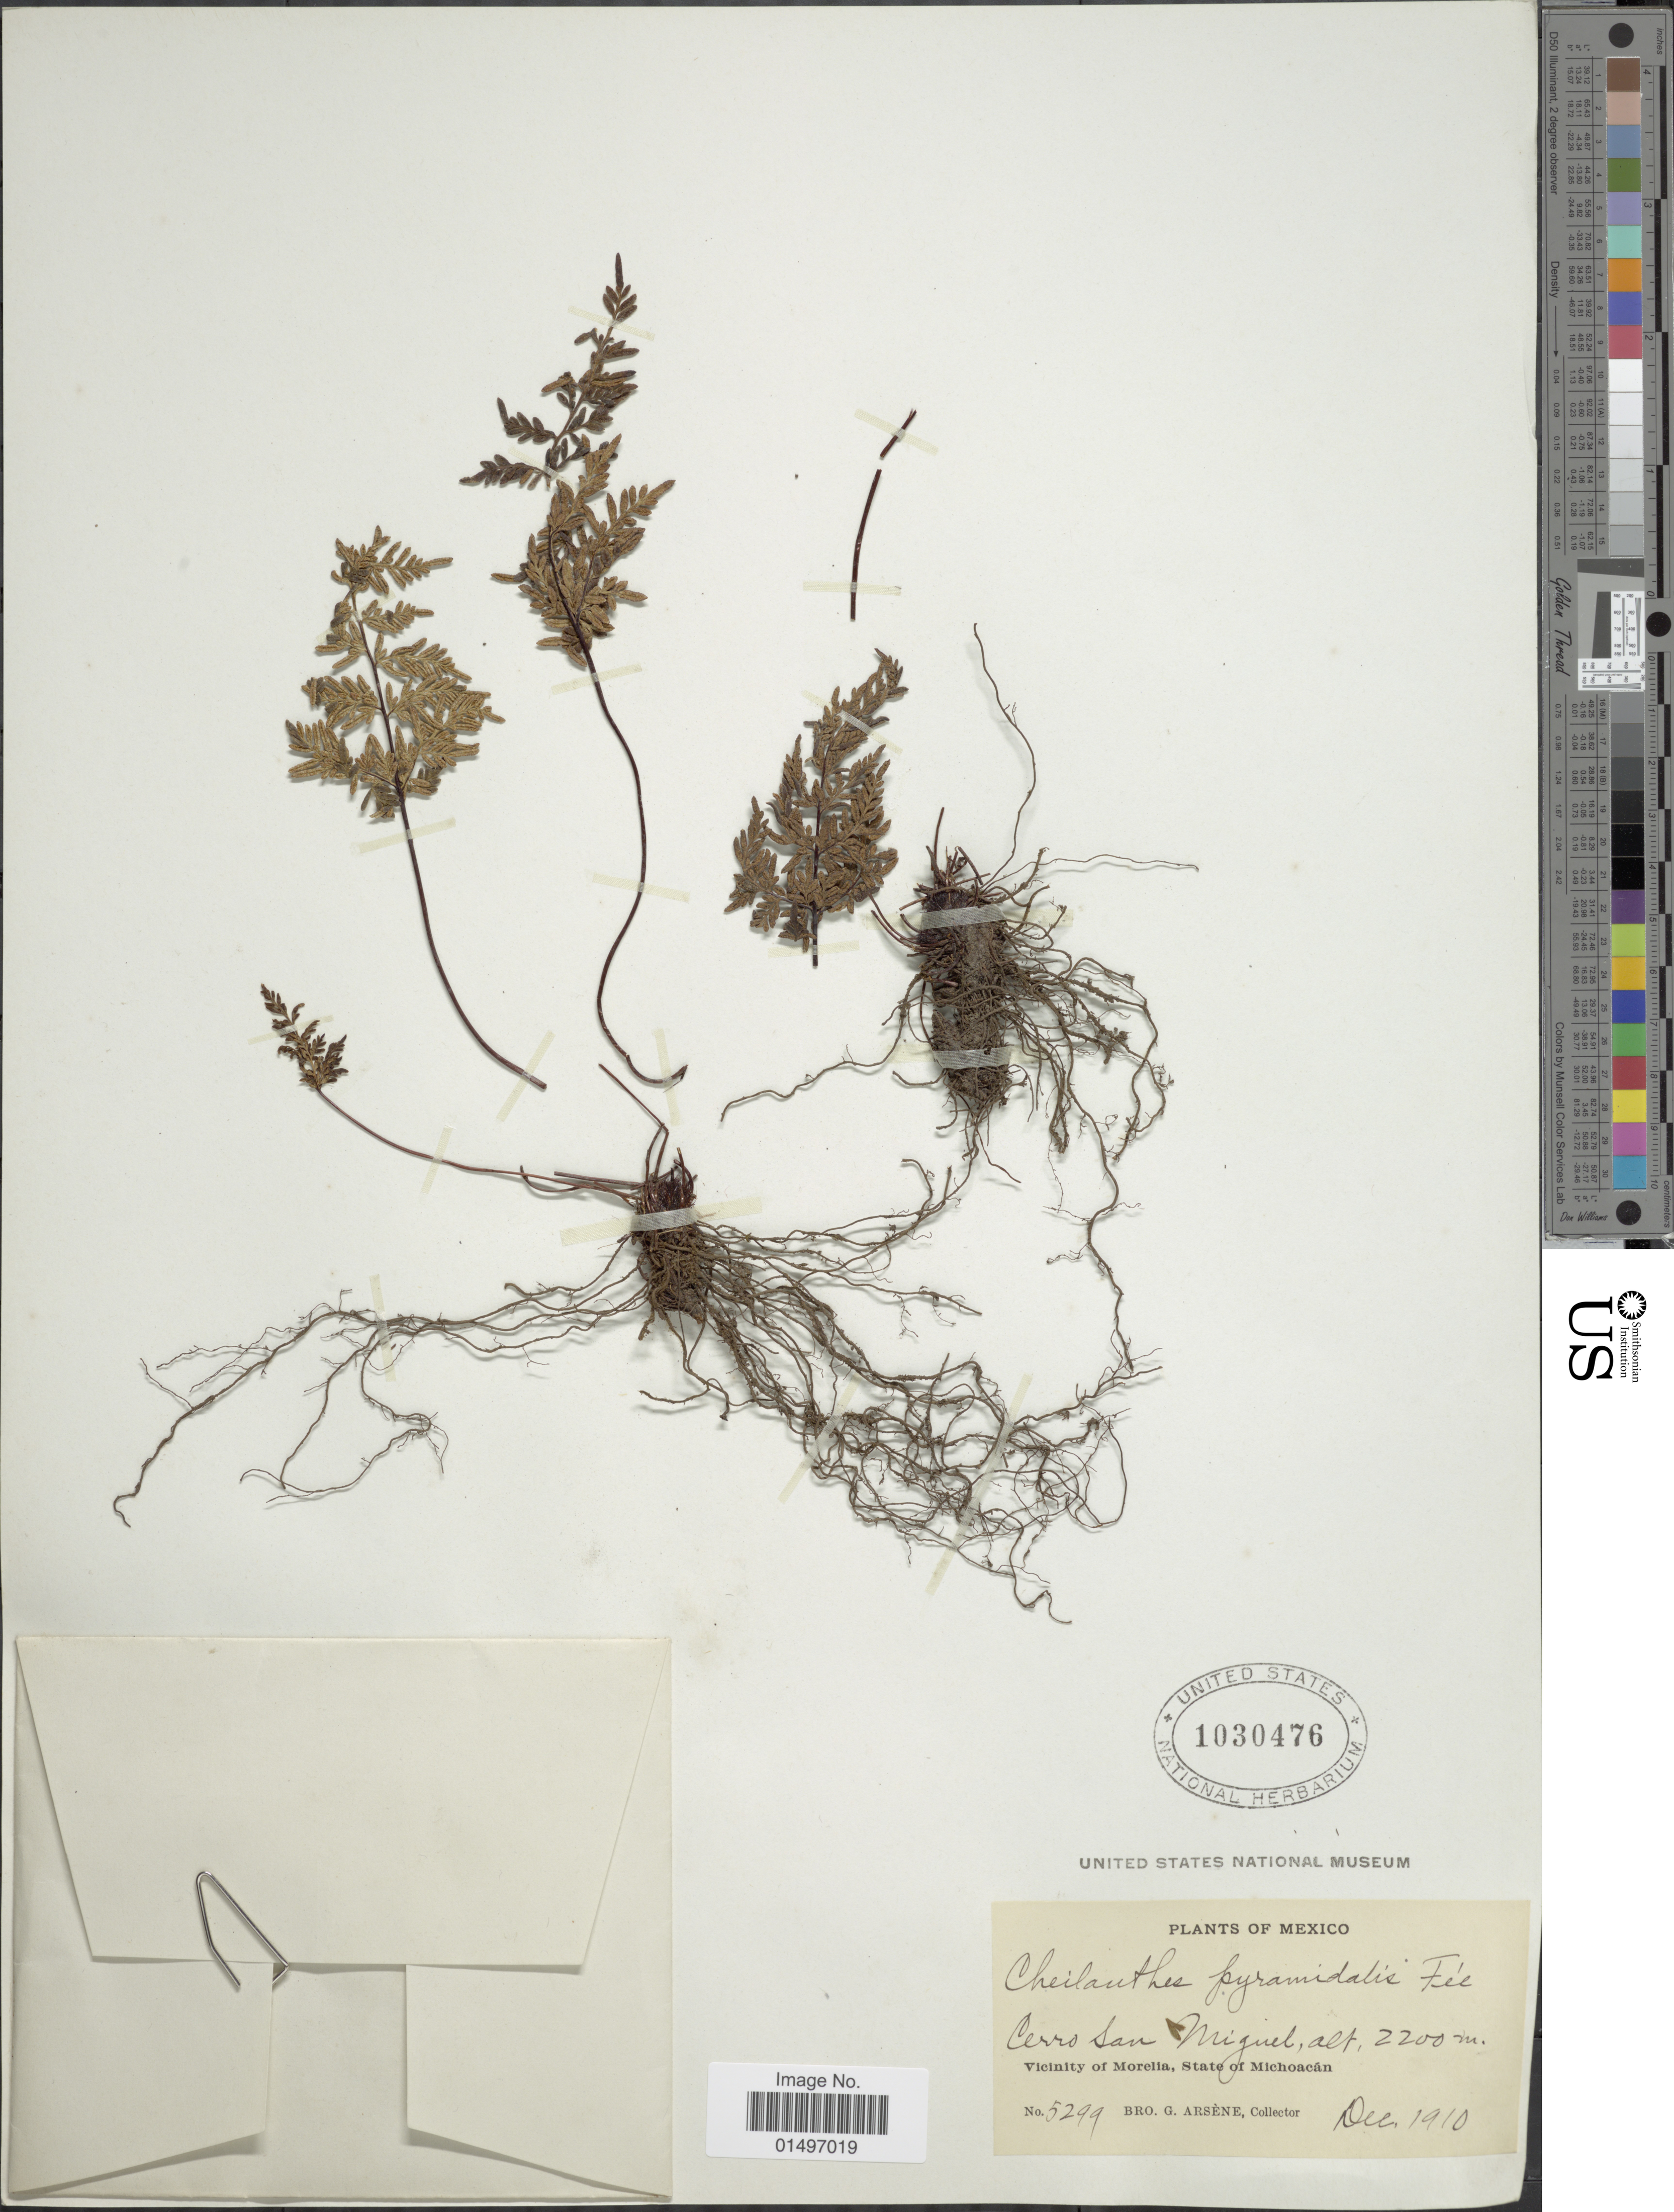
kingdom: Plantae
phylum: Tracheophyta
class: Polypodiopsida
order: Polypodiales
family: Pteridaceae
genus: Gaga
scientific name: Gaga hirsuta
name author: (Link) Fay W. Li & Windham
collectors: Bro. G. Arsène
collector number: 5299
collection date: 1910-12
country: Mexico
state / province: Michoacán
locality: Mexico, Vicinity of Morelia, Cerro San Miguel.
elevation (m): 2200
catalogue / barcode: US 1030476